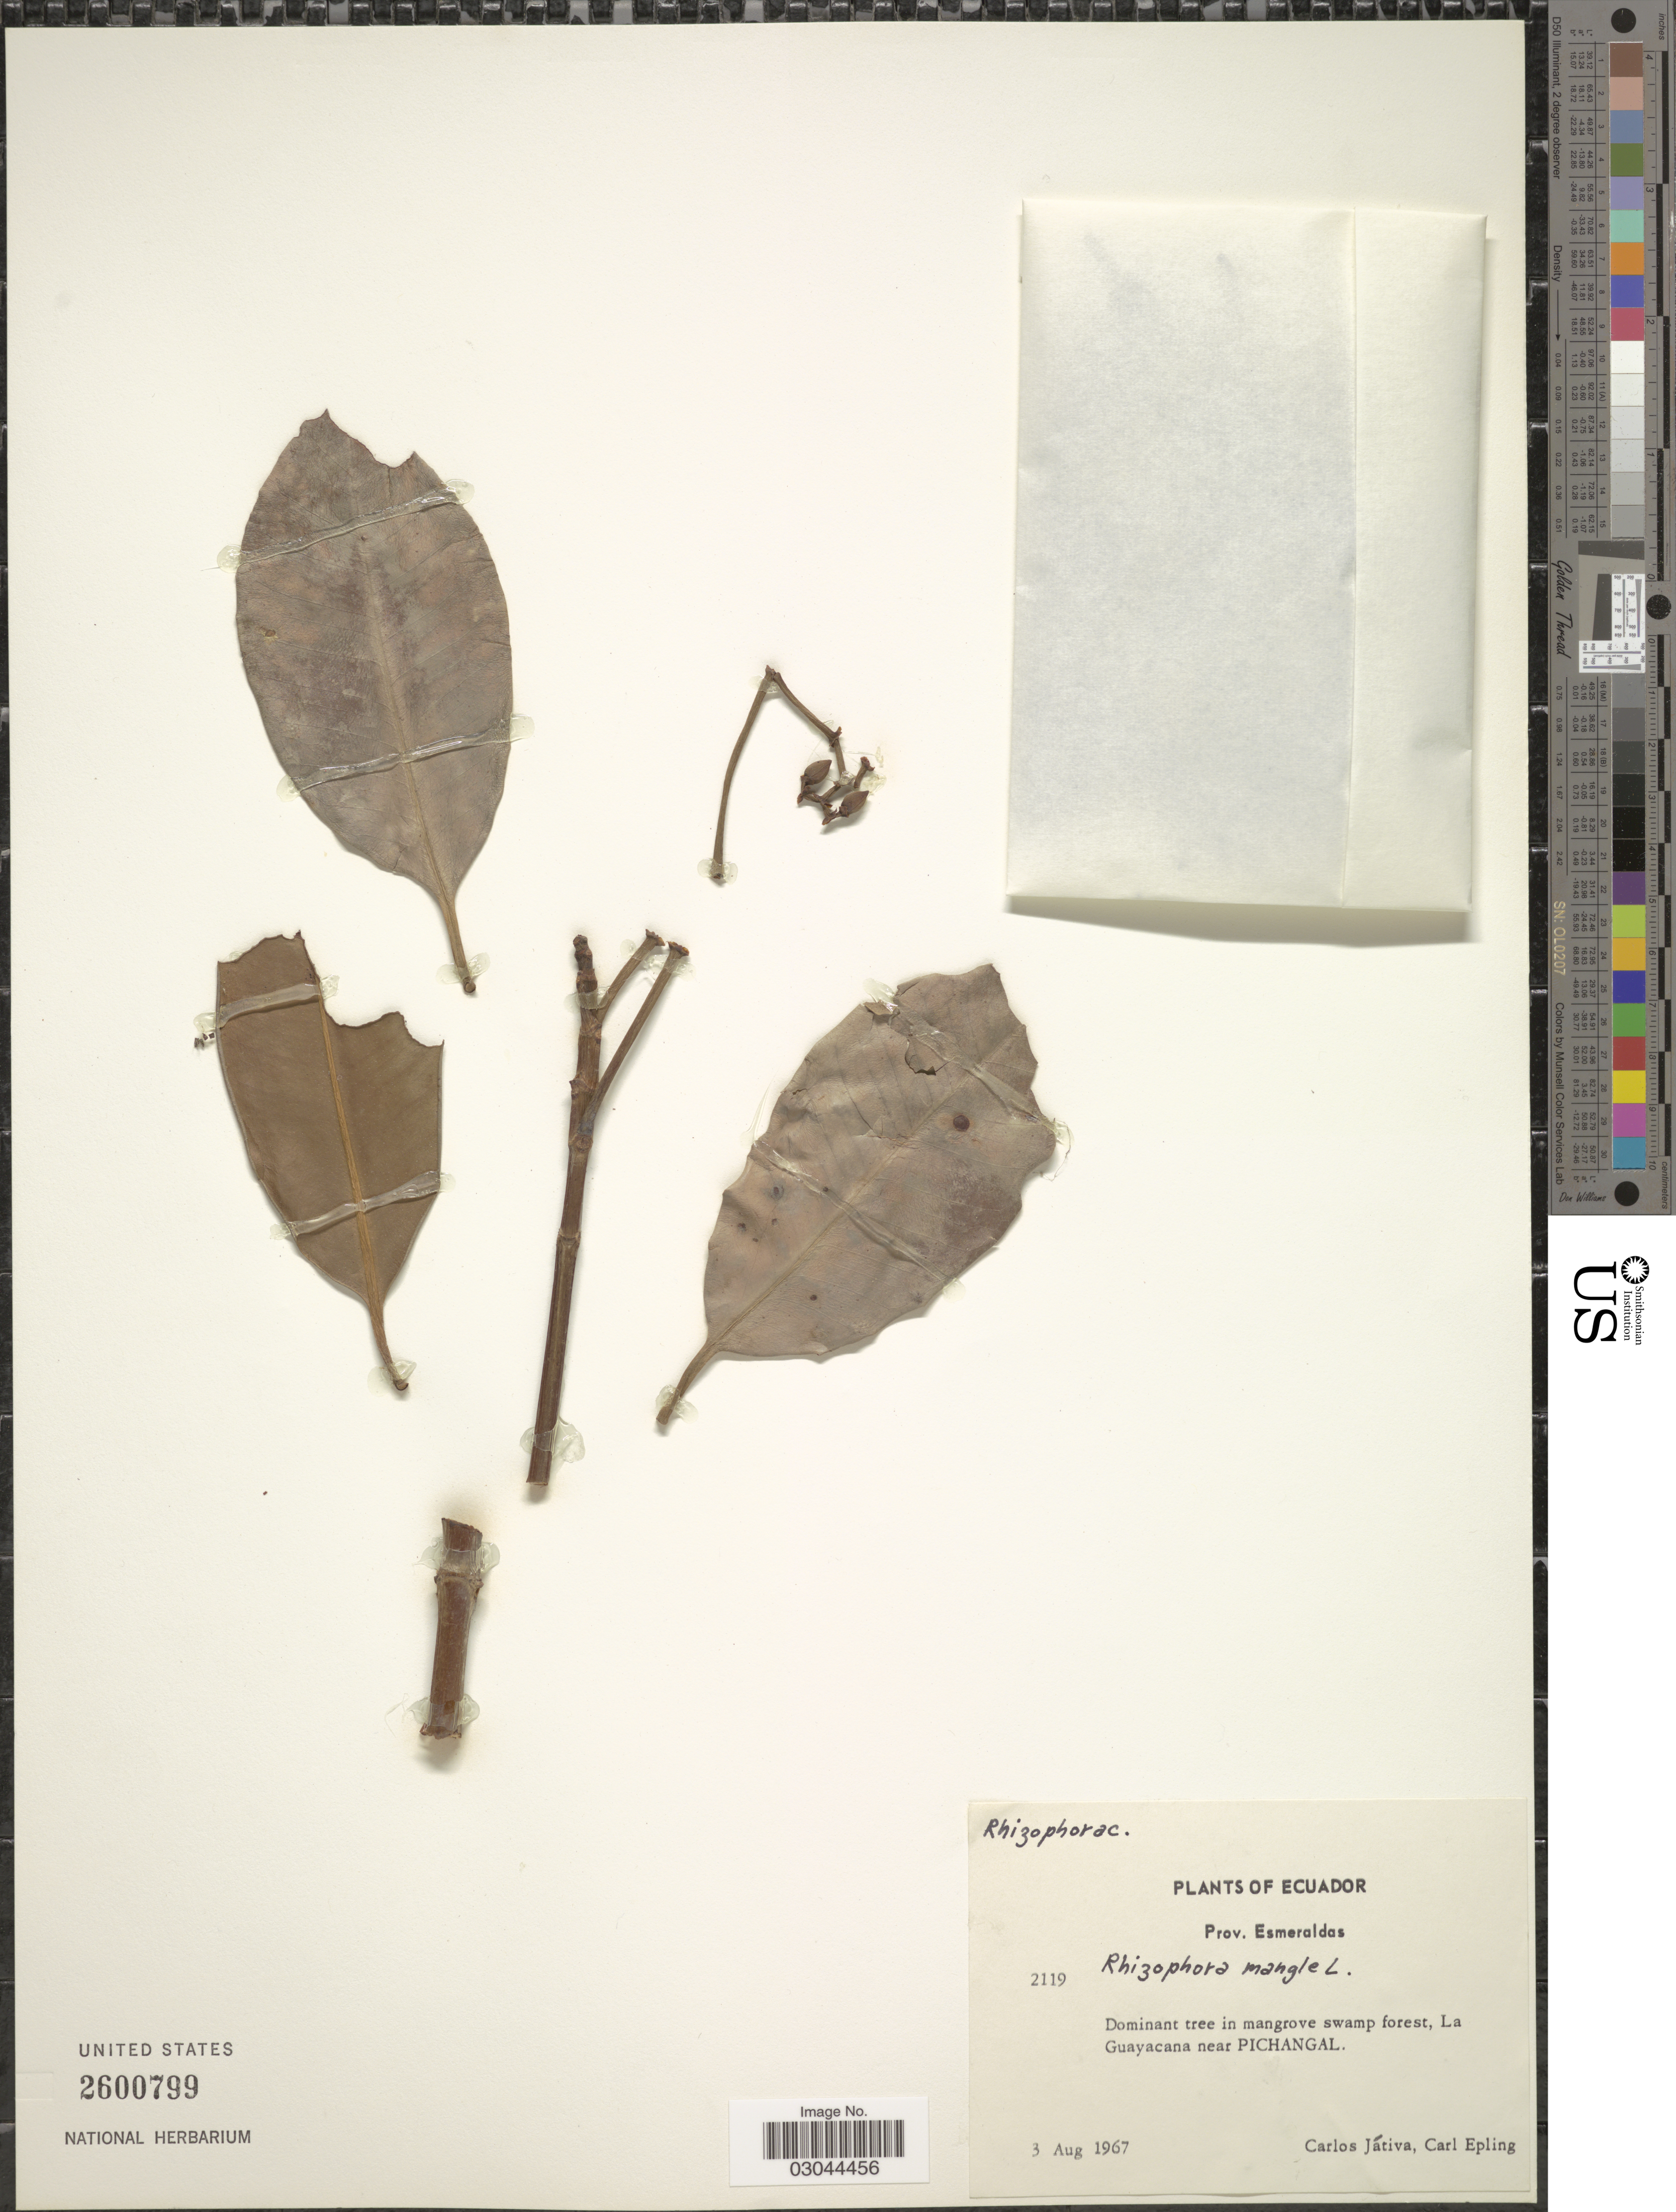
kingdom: Plantae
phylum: Tracheophyta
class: Magnoliopsida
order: Malpighiales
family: Rhizophoraceae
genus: Rhizophora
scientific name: Rhizophora mangle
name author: L.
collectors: C. D. Játiva & C. C. Epling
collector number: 2119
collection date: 1967-08-03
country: Ecuador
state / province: Esmeraldas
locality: Prov. Esmeraldas. La Guayacana near Pichangal.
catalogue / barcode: US 2600799